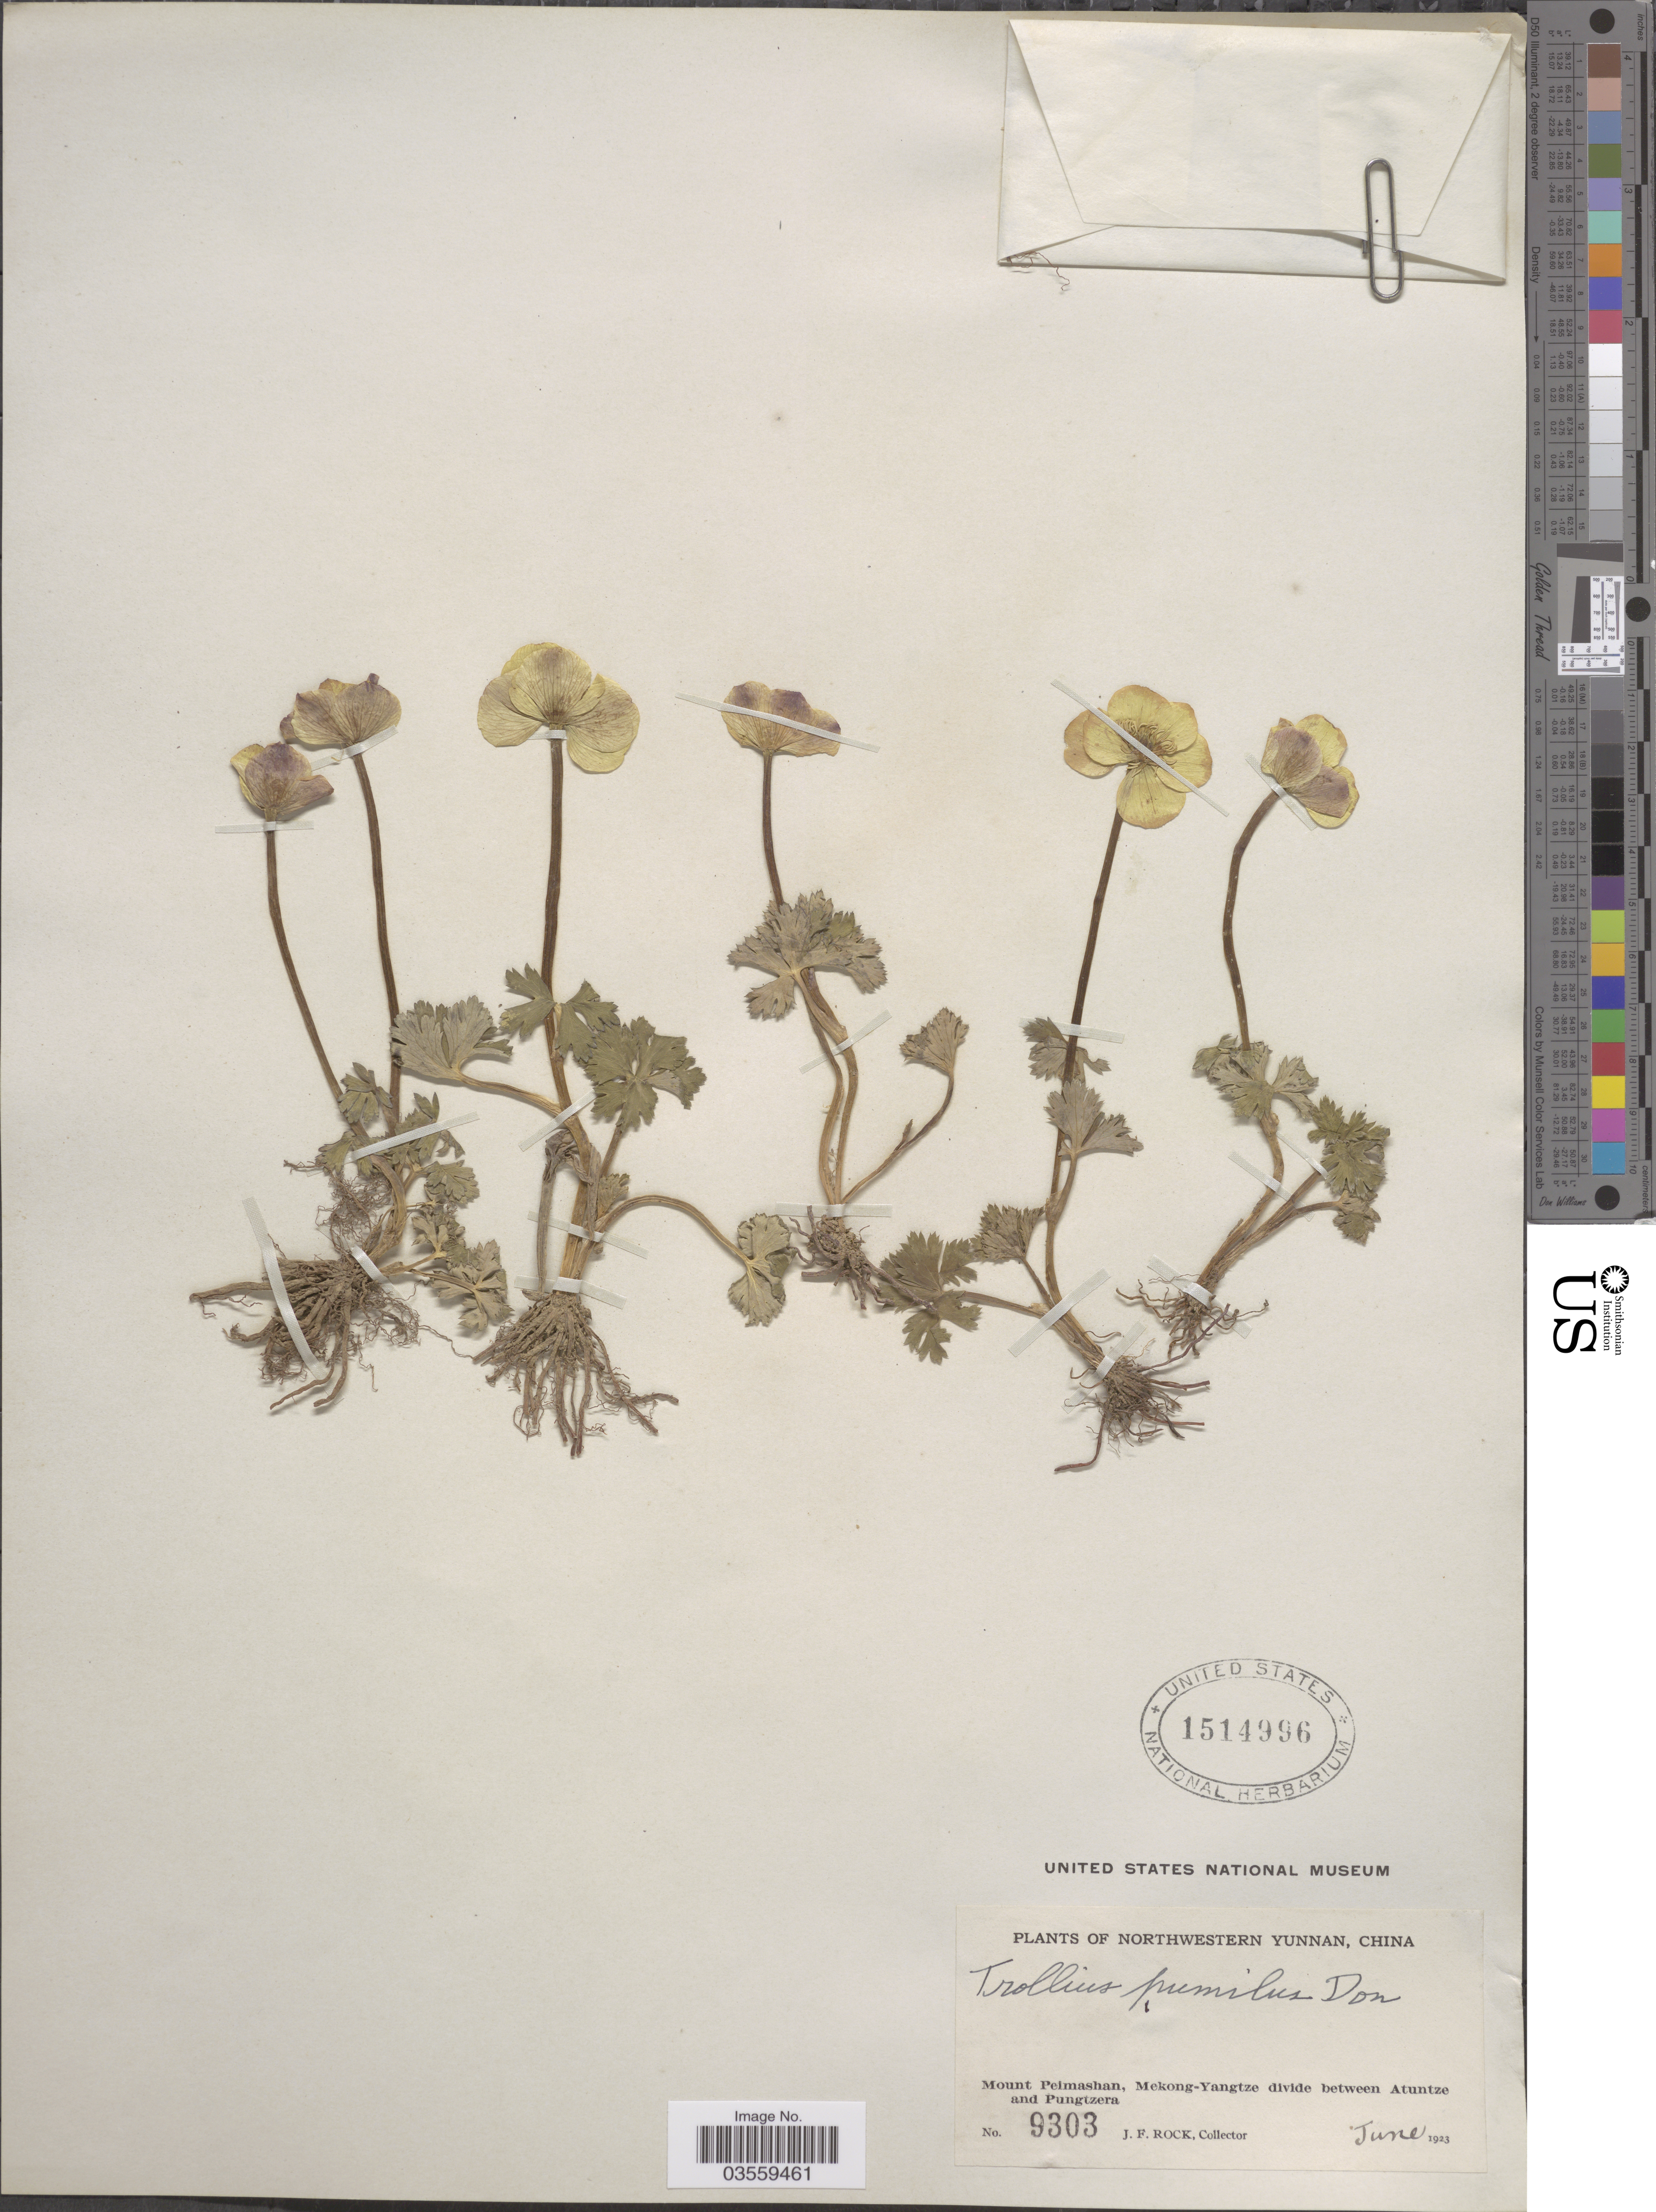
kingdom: Plantae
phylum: Tracheophyta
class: Magnoliopsida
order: Ranunculales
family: Ranunculaceae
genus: Trollius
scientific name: Trollius pumilus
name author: D. Don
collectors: J. Rock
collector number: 9303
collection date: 1923-06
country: China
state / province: Yunnan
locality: Northwestern Yunnan. Mount Peimashan, Mekong-Yangtze divide between Atuntze and Pungtzera.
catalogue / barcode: US 1514996